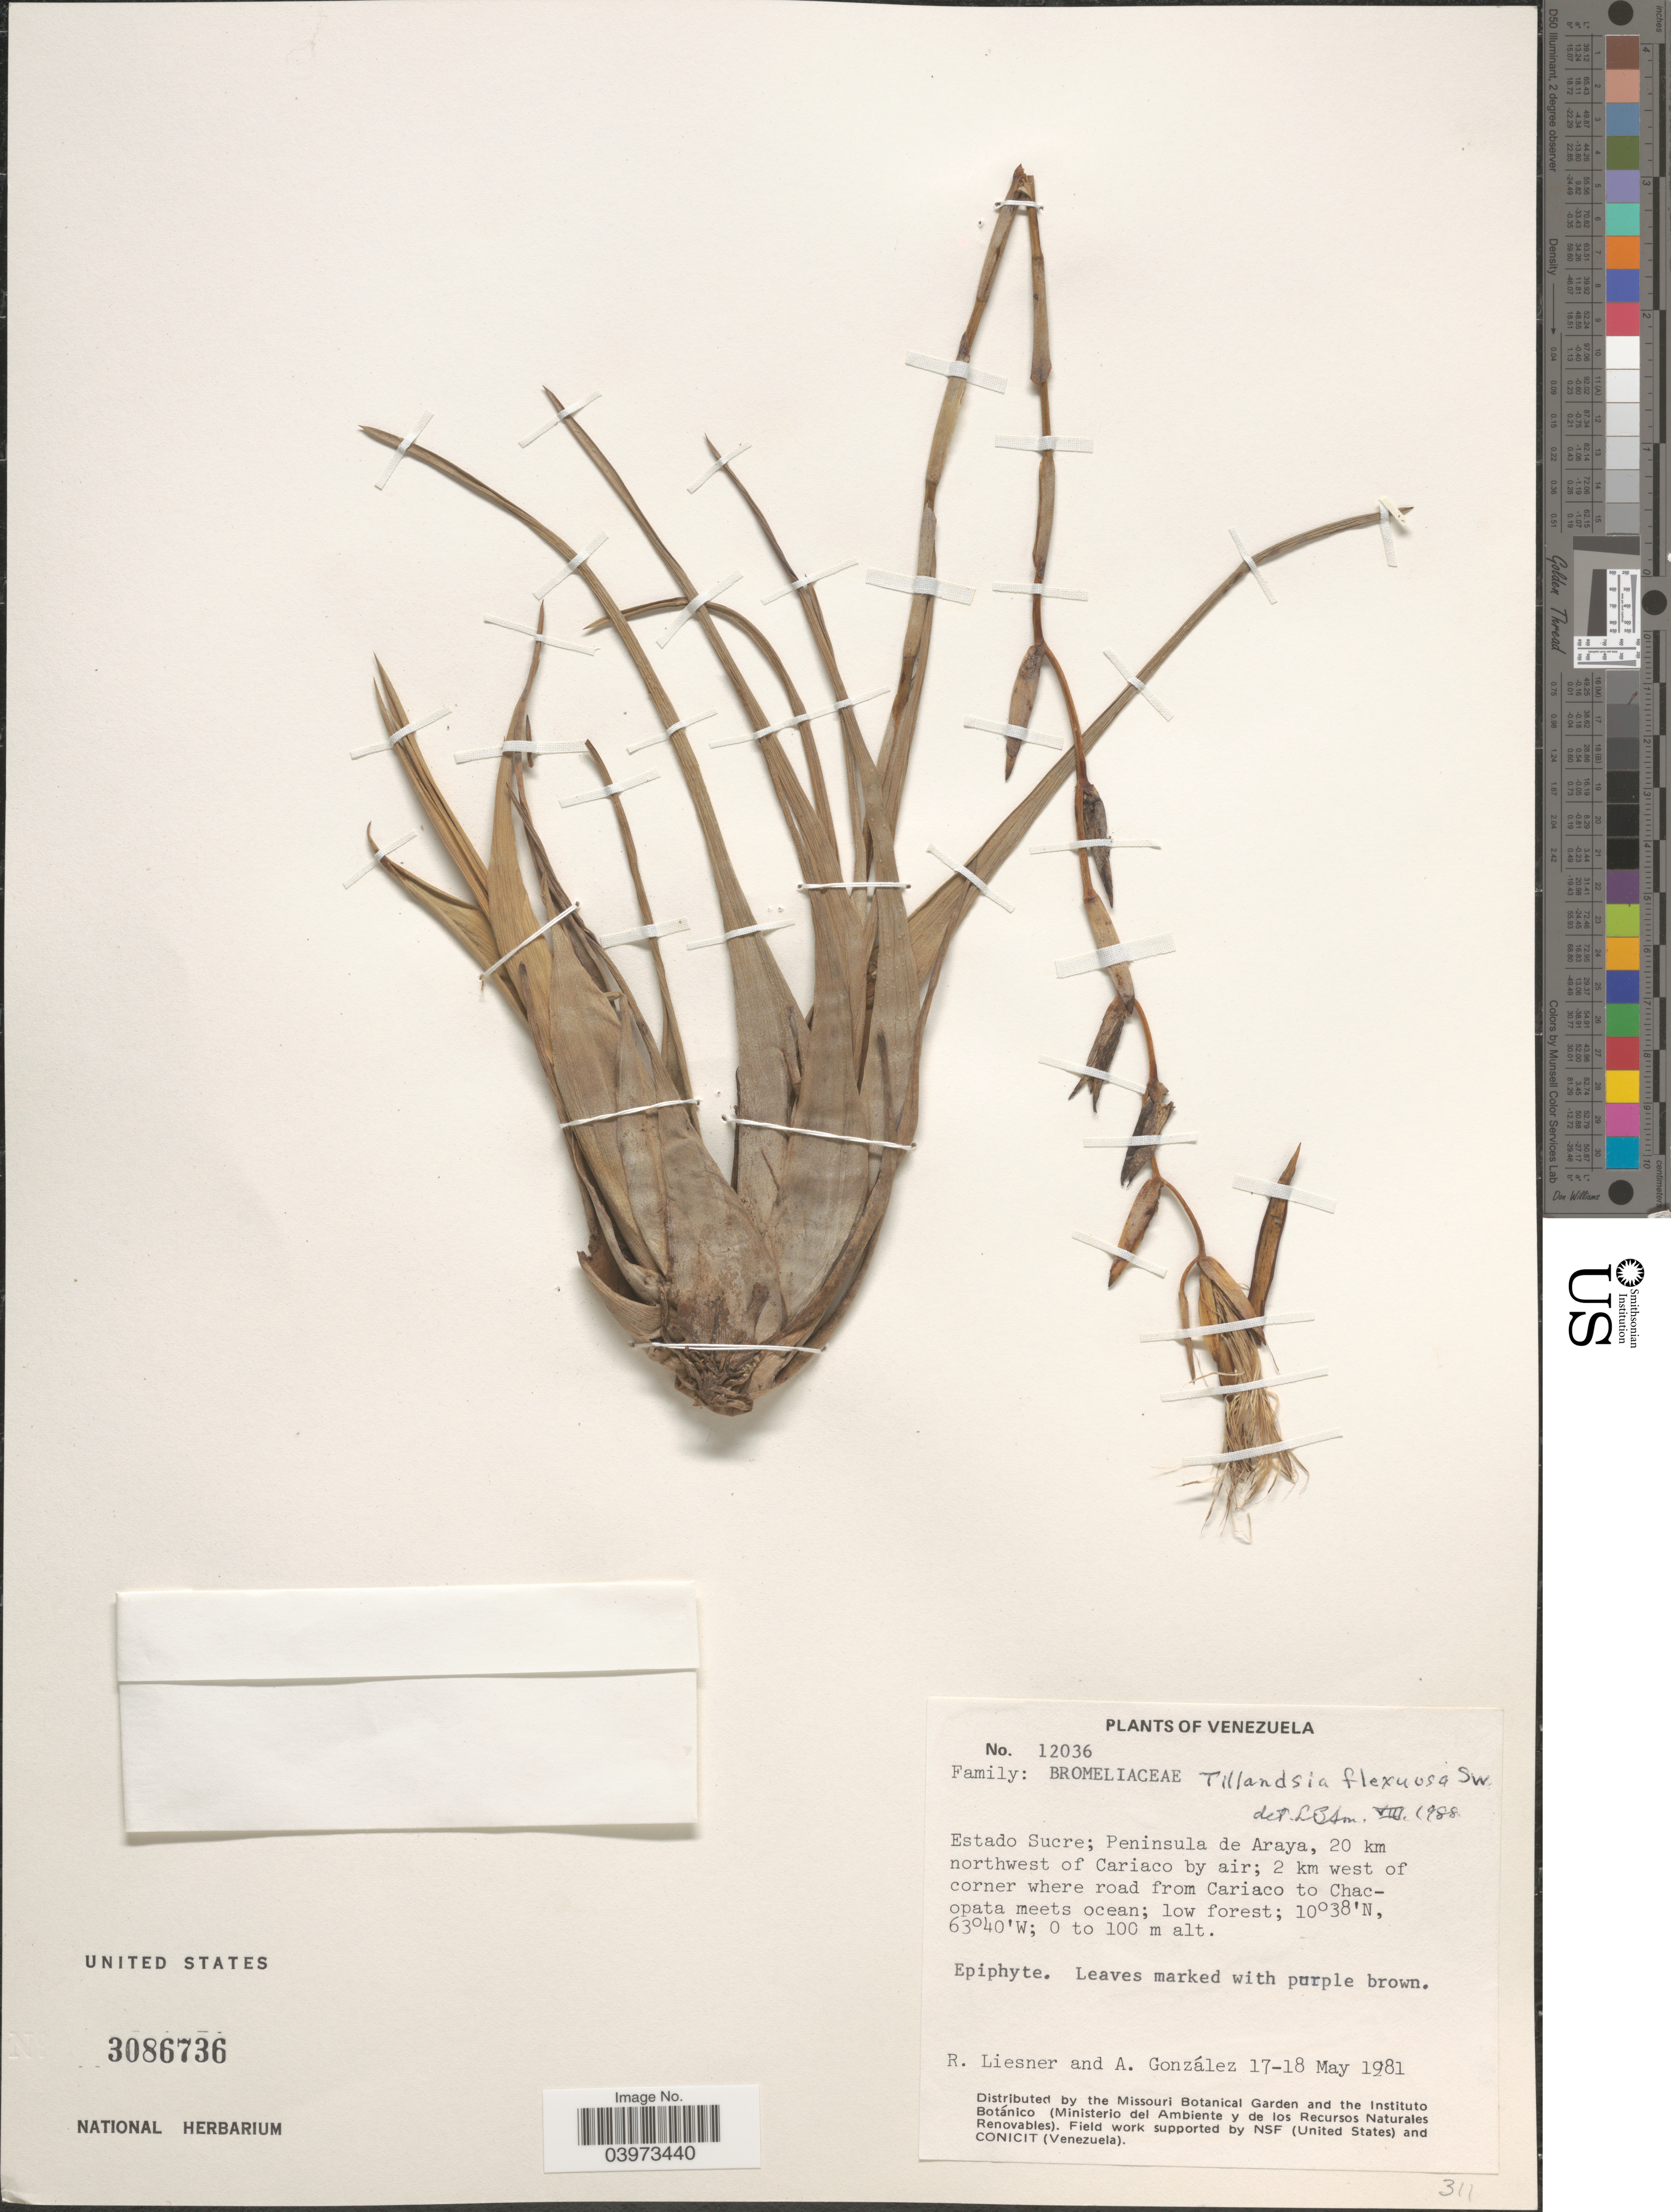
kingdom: Plantae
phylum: Tracheophyta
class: Liliopsida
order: Poales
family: Bromeliaceae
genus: Tillandsia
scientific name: Tillandsia flexuosa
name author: Sw.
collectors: R. L. Liesner & A. C. González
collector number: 12036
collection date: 1981-05-17/1981-05-18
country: Venezuela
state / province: Sucre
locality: Peninsula de Araya, 20 km northwest of Cariaco by air; 2 km west of corner where road from Cariaco to Chacopata meets ocean.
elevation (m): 0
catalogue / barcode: US 3086736